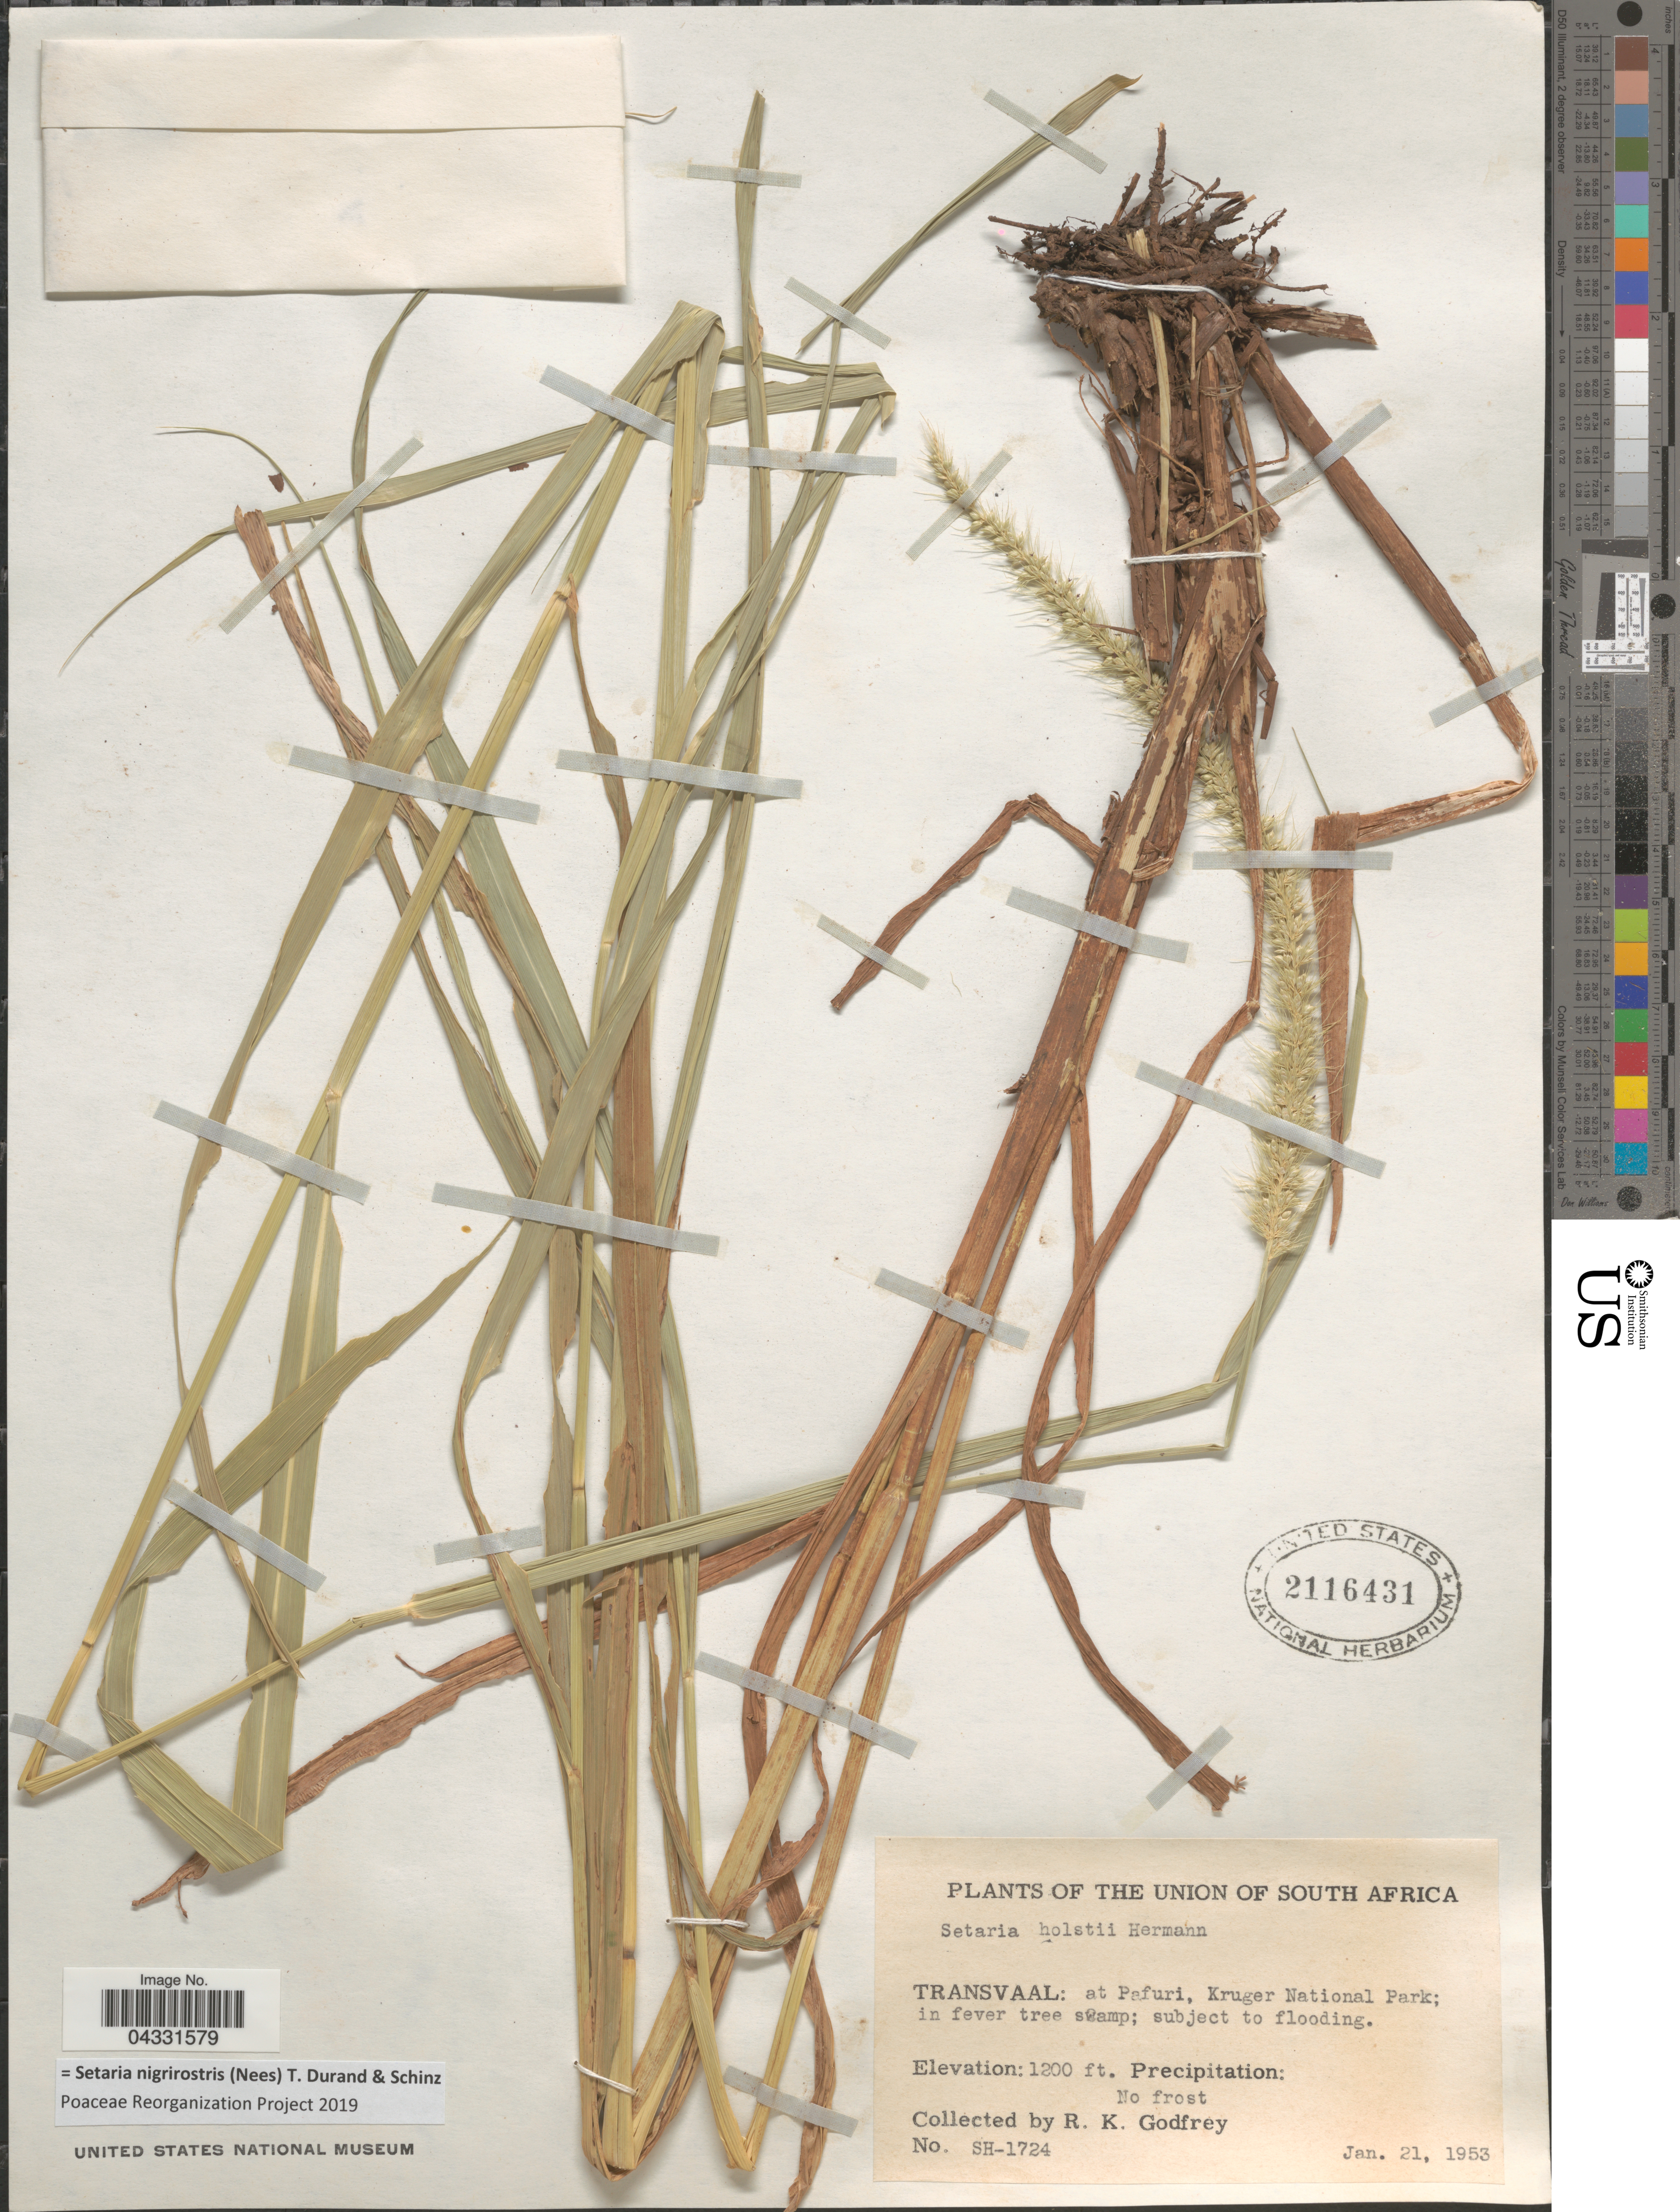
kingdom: Plantae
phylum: Tracheophyta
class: Liliopsida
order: Poales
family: Poaceae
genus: Setaria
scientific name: Setaria nigrirostris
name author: (Nees) Durand & Schinz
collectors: R. K. Godfrey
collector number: SH-1724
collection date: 1953-01-21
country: South Africa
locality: Union of South Africa. Transvaal: at Pafuri, Kruger National Park.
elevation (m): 366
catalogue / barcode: US 2116431